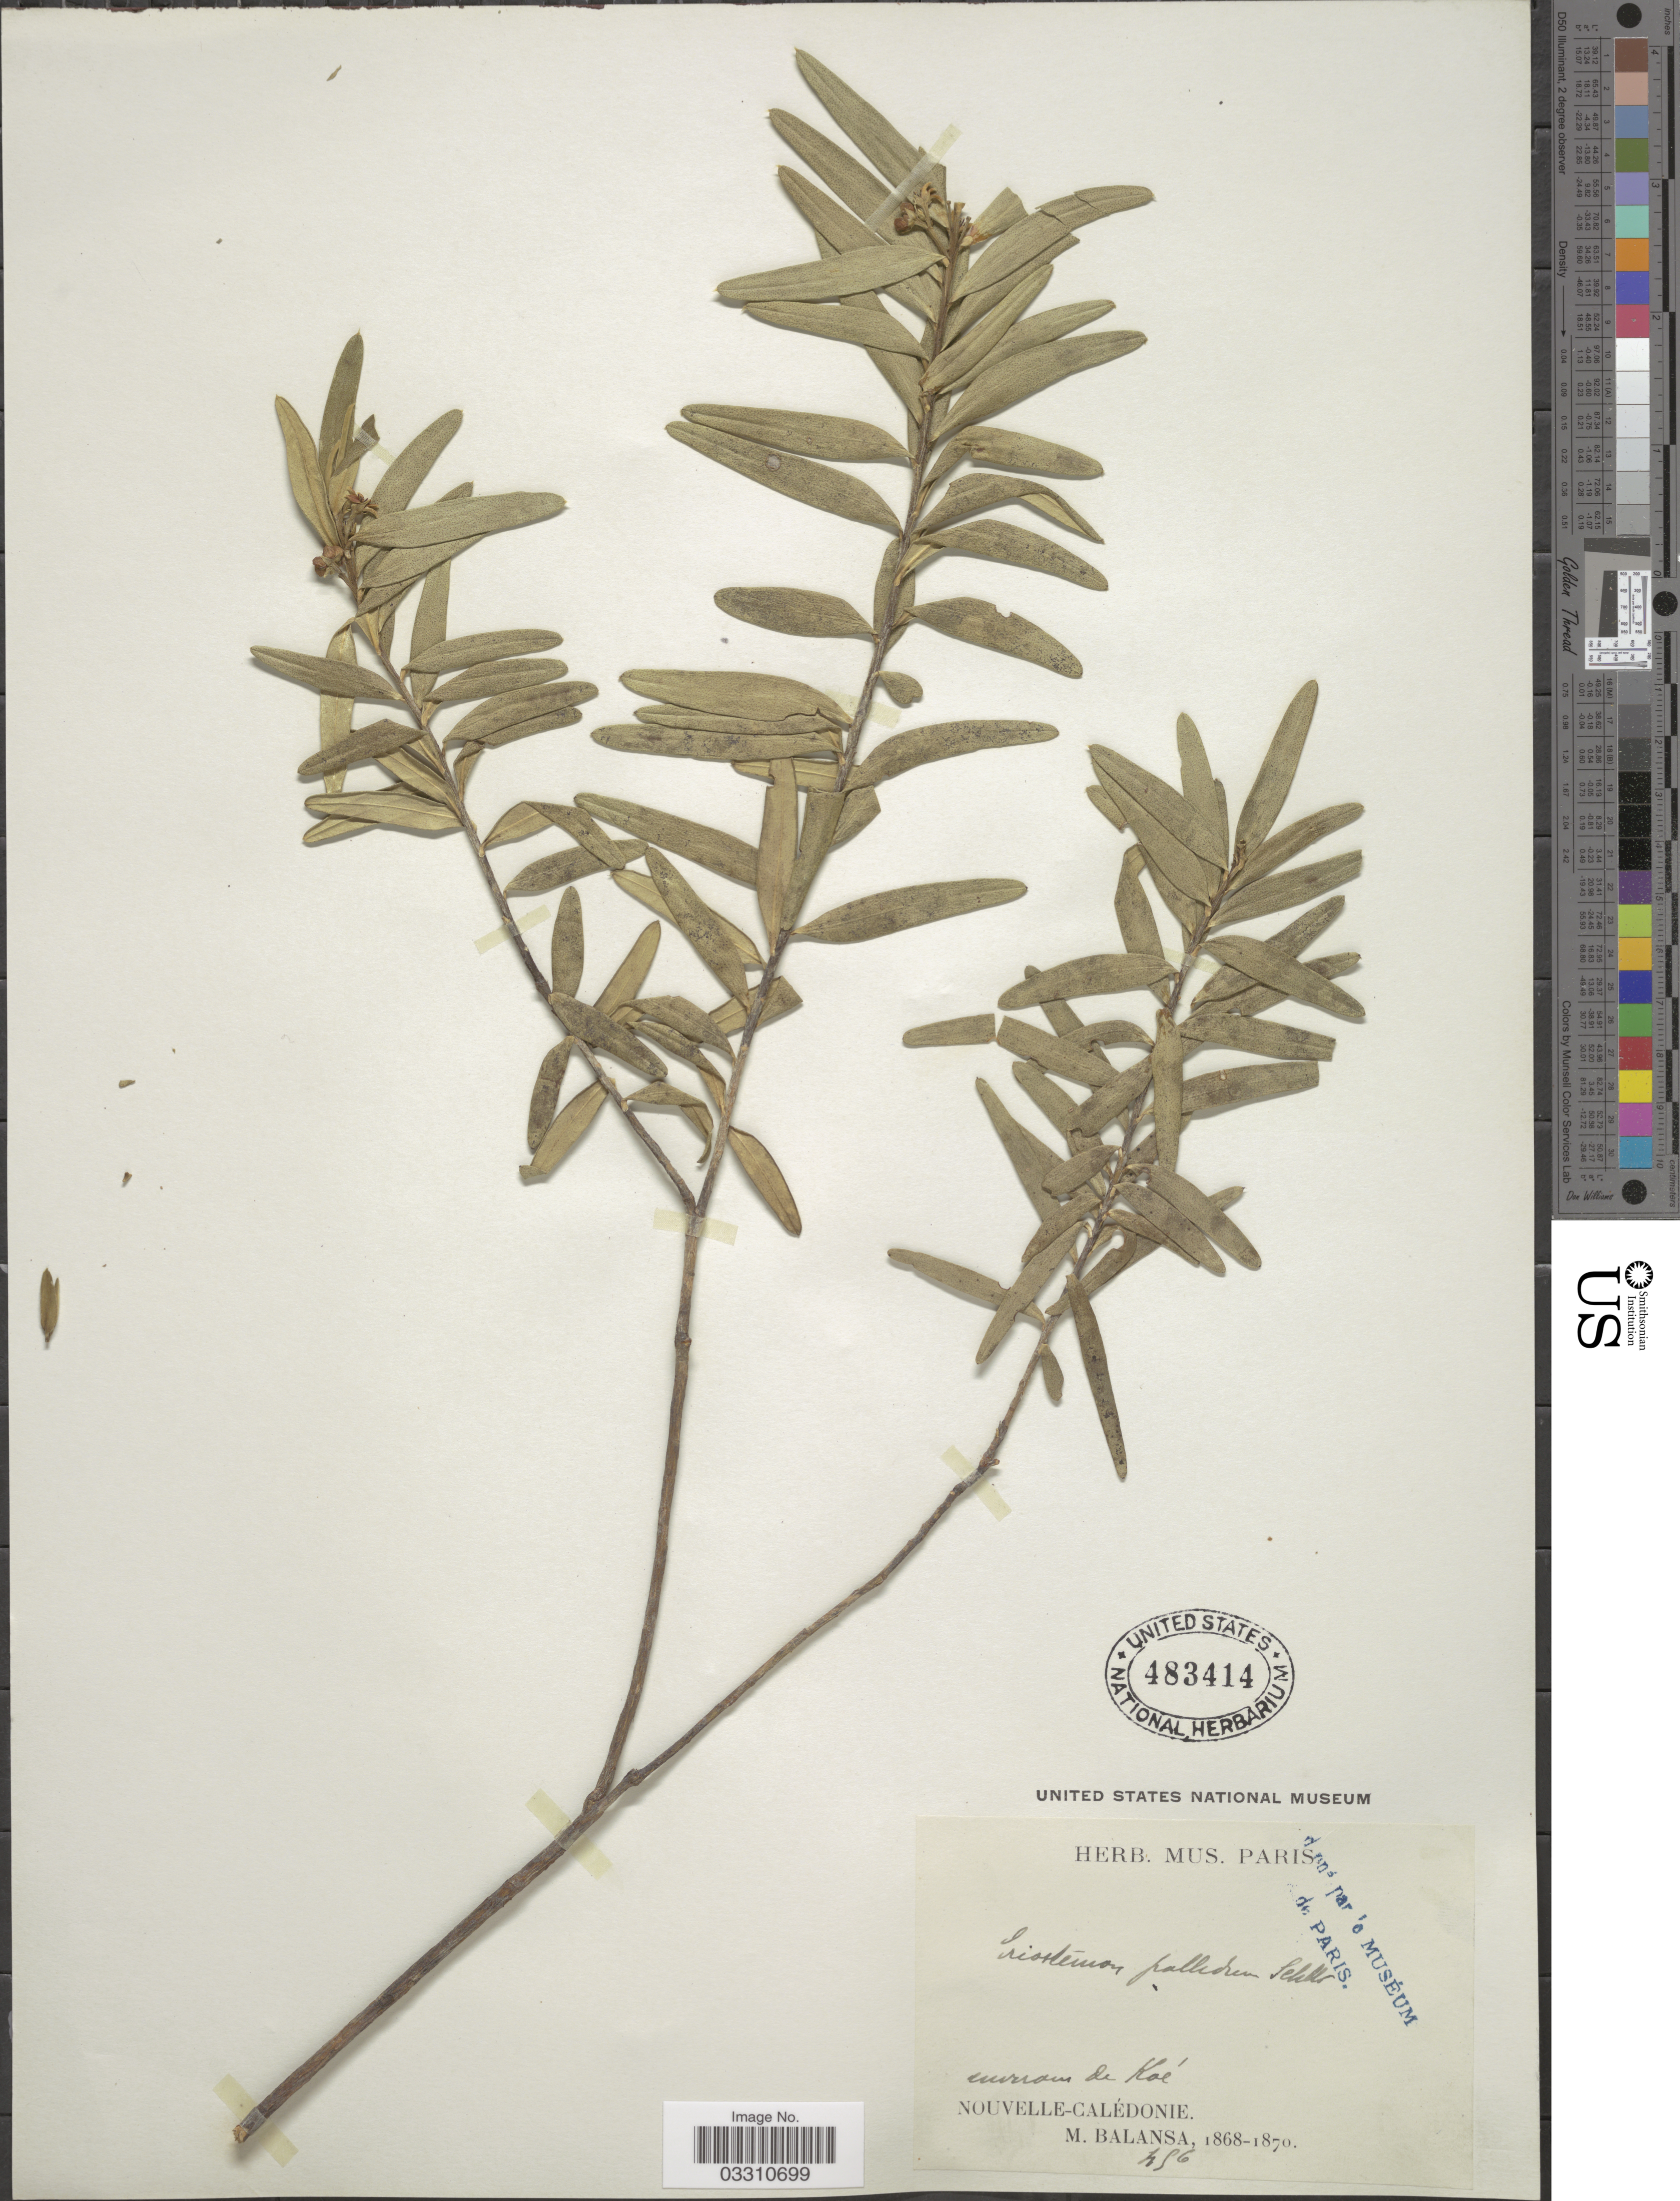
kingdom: Plantae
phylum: Tracheophyta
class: Magnoliopsida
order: Sapindales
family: Rutaceae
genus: Neoschmidia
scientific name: Neoschmidia pallida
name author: T.G. Hartley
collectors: B. Balansa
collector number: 56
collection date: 1868/1870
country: New Caledonia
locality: Environs de Koé.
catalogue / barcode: US 483414